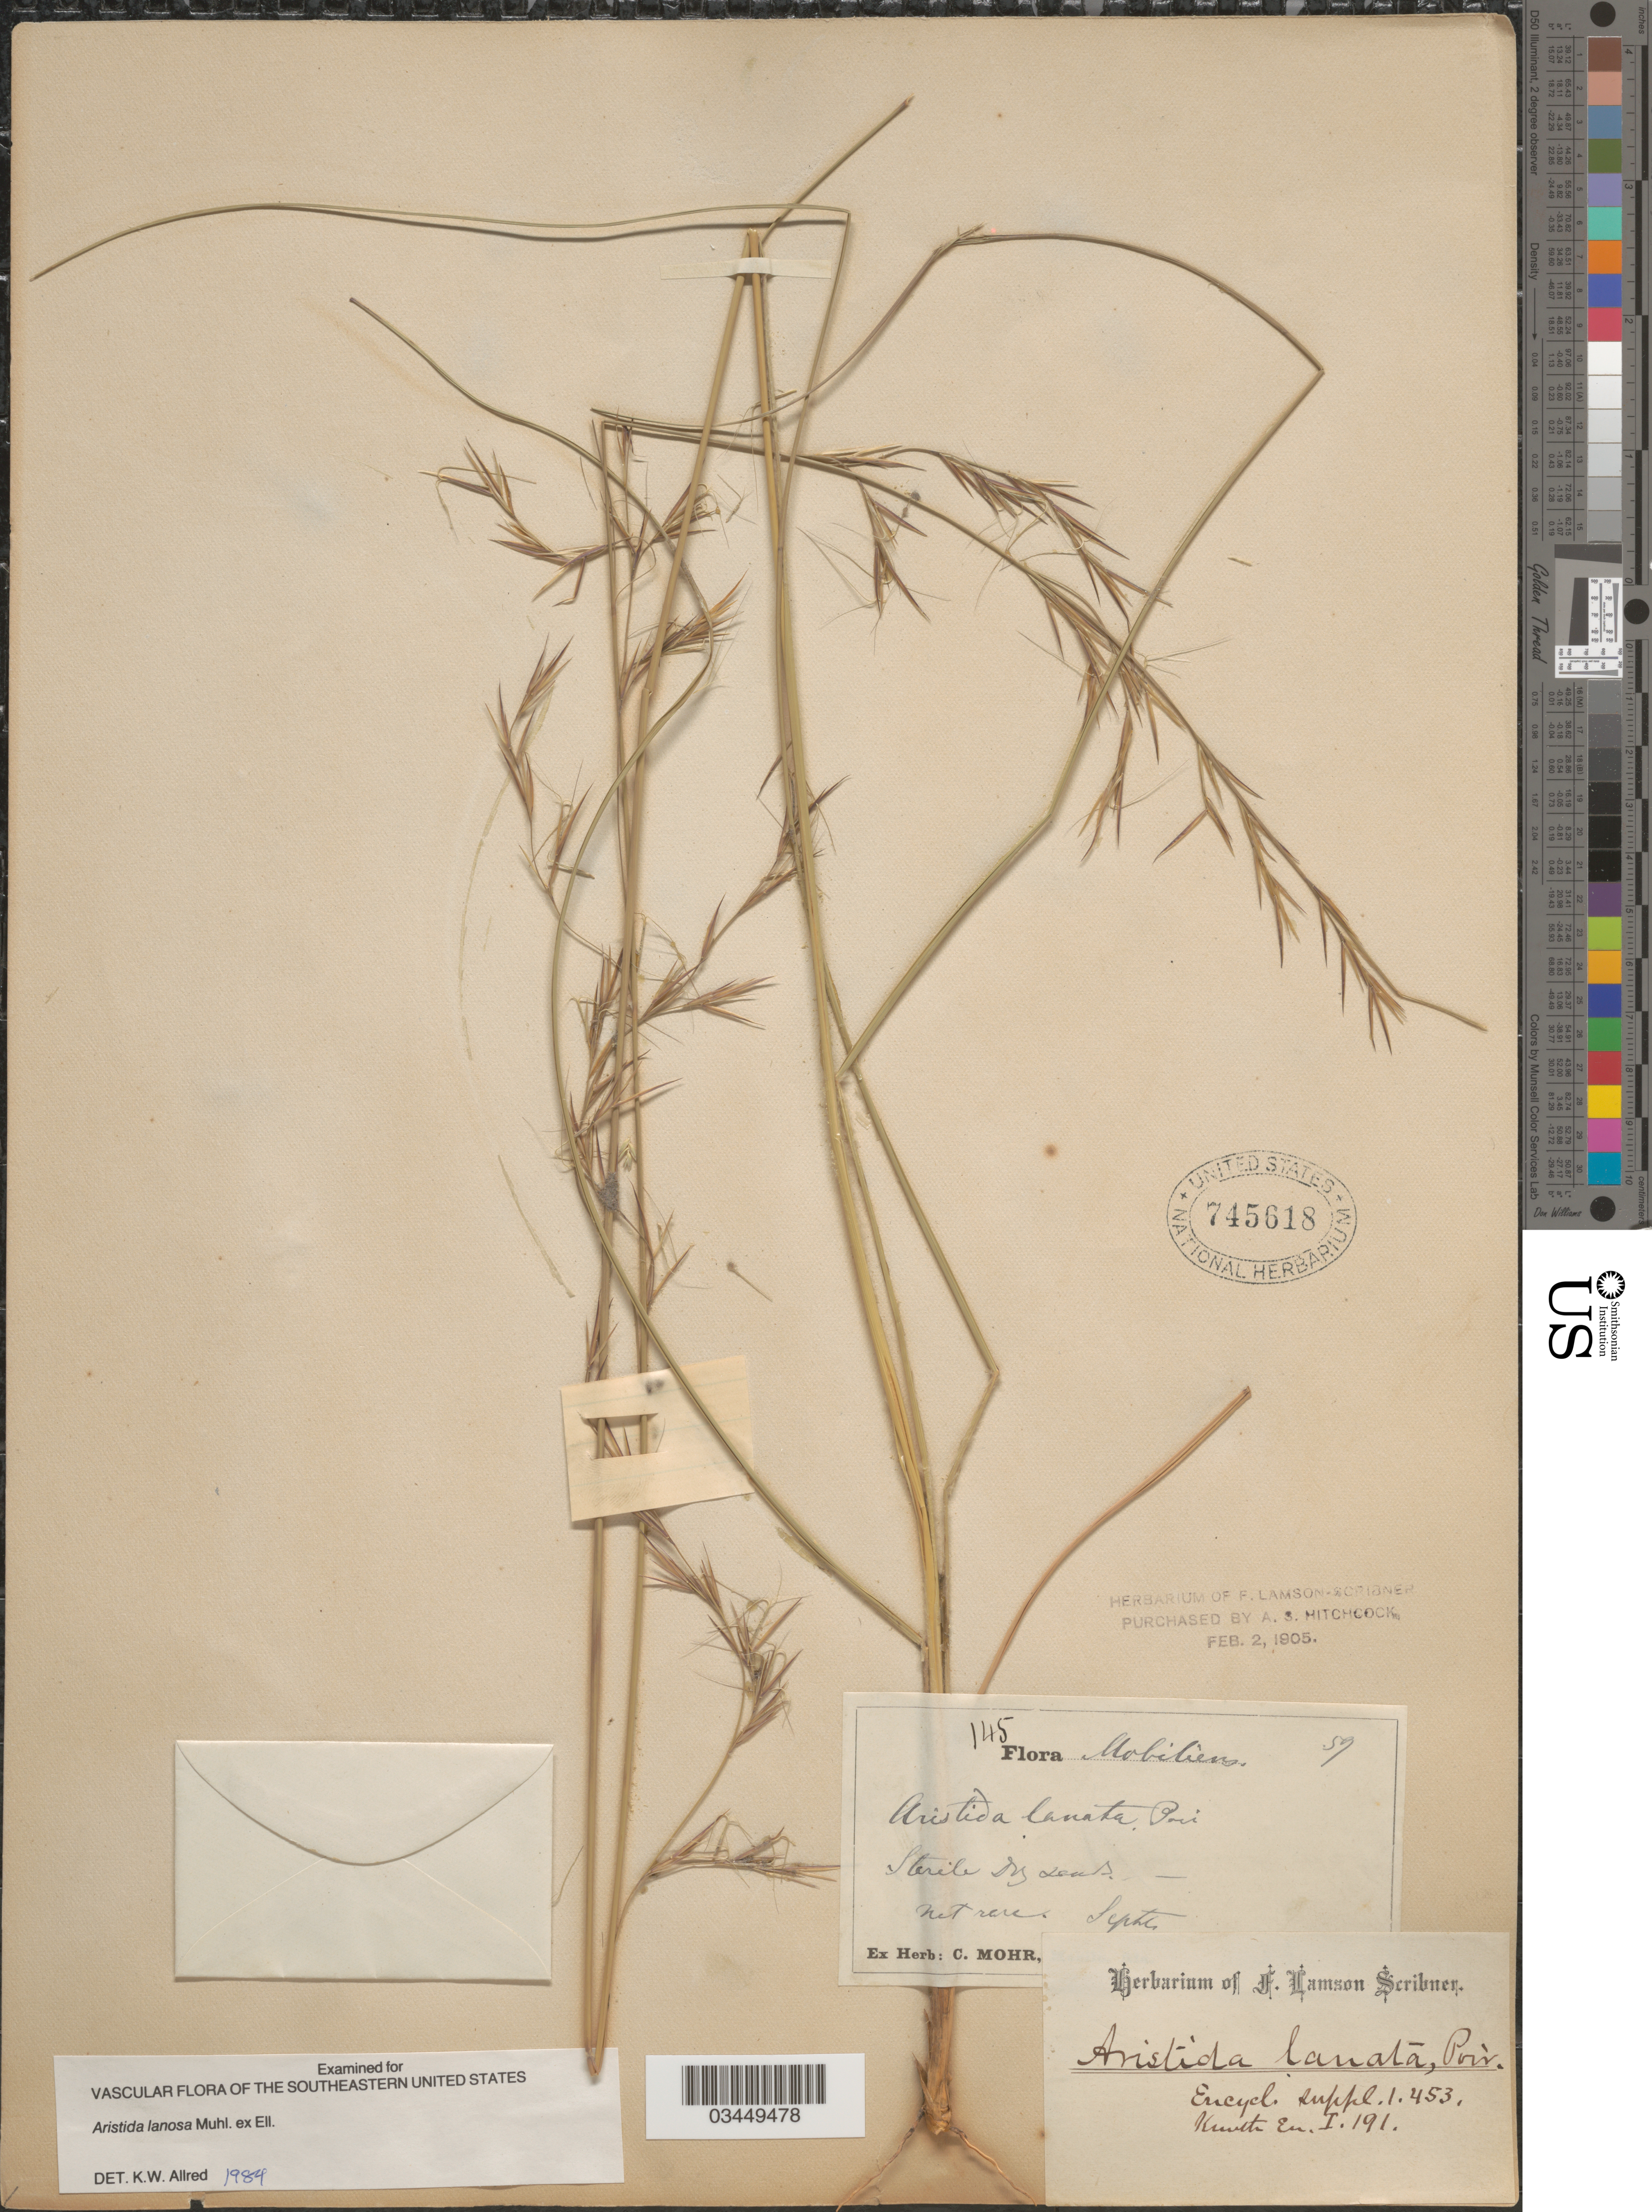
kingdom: Plantae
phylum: Tracheophyta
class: Liliopsida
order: Poales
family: Poaceae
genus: Aristida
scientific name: Aristida lanosa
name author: Muhl.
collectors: ex herb. C. Mohr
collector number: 145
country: United States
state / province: Alabama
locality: Mobiliens.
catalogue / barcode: US 745618